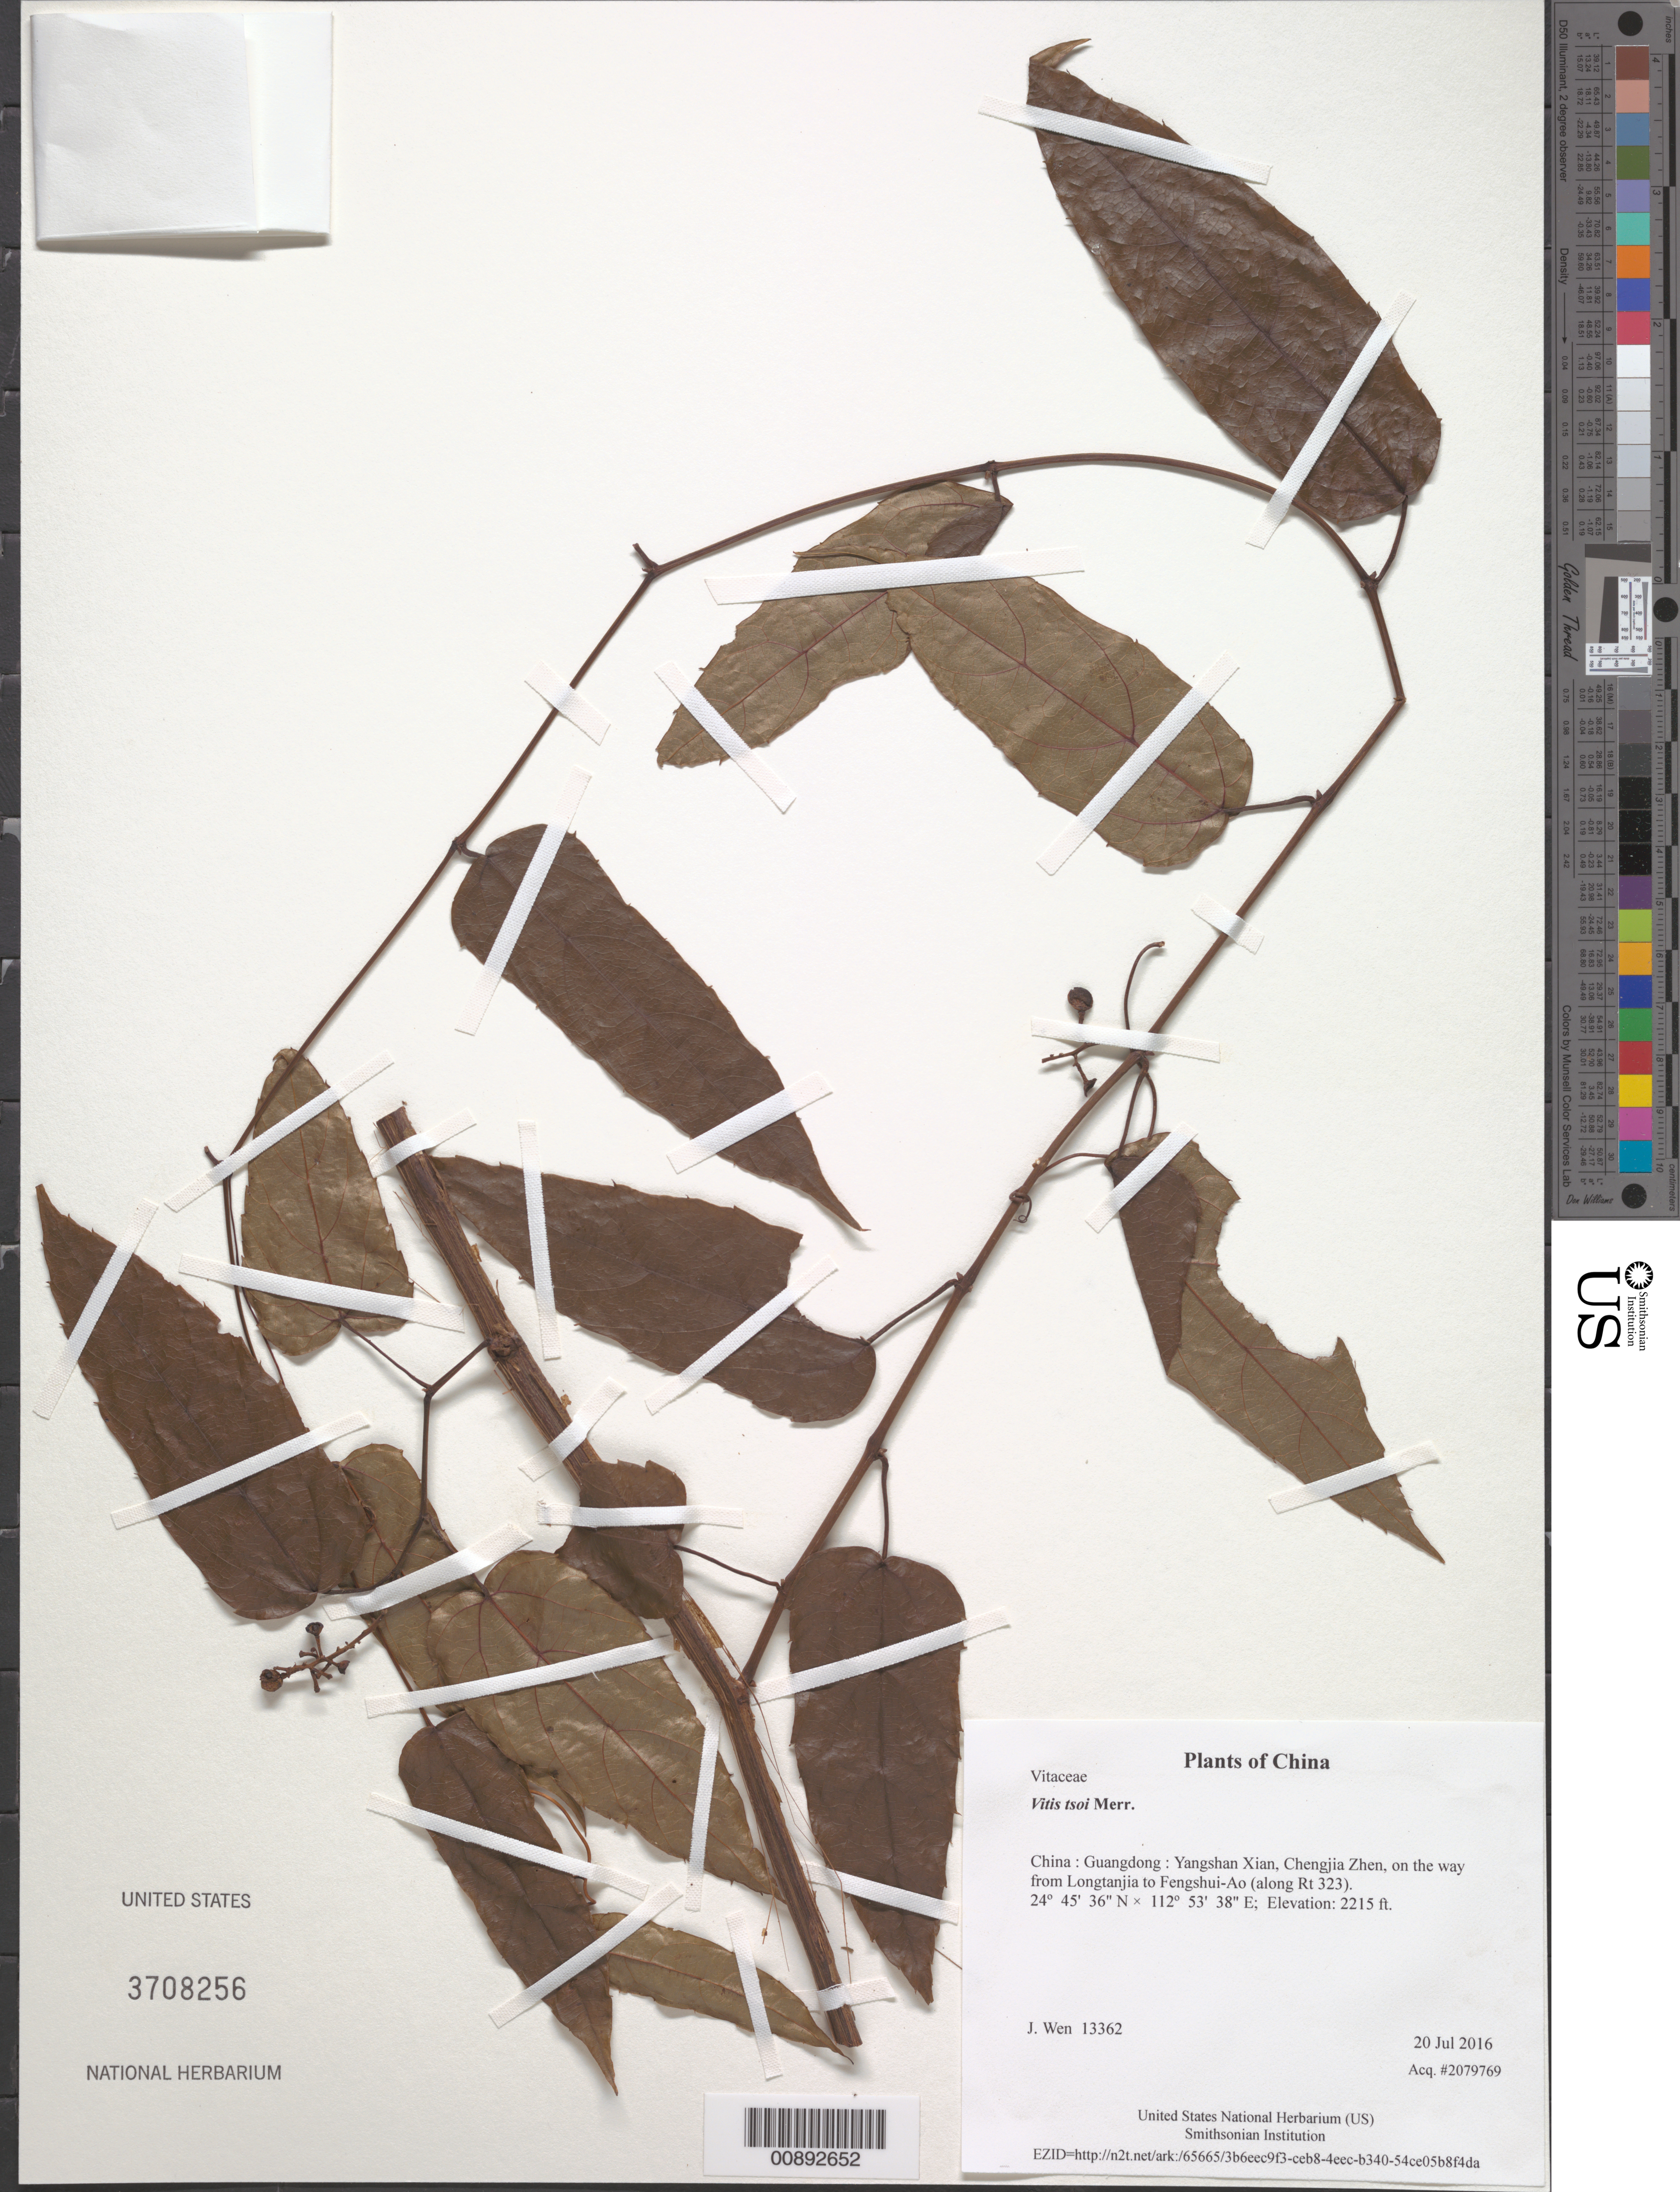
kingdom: Plantae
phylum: Tracheophyta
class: Magnoliopsida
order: Vitales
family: Vitaceae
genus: Vitis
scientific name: Vitis tsoi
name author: Merr.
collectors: J. Wen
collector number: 13362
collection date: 2016-07-20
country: China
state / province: Guangdong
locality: Yangshan Xian, Chengjia Zhen, on the way from Longtanjia to Fengshui-Ao (along Rt 323)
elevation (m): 675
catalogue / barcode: US 3708256